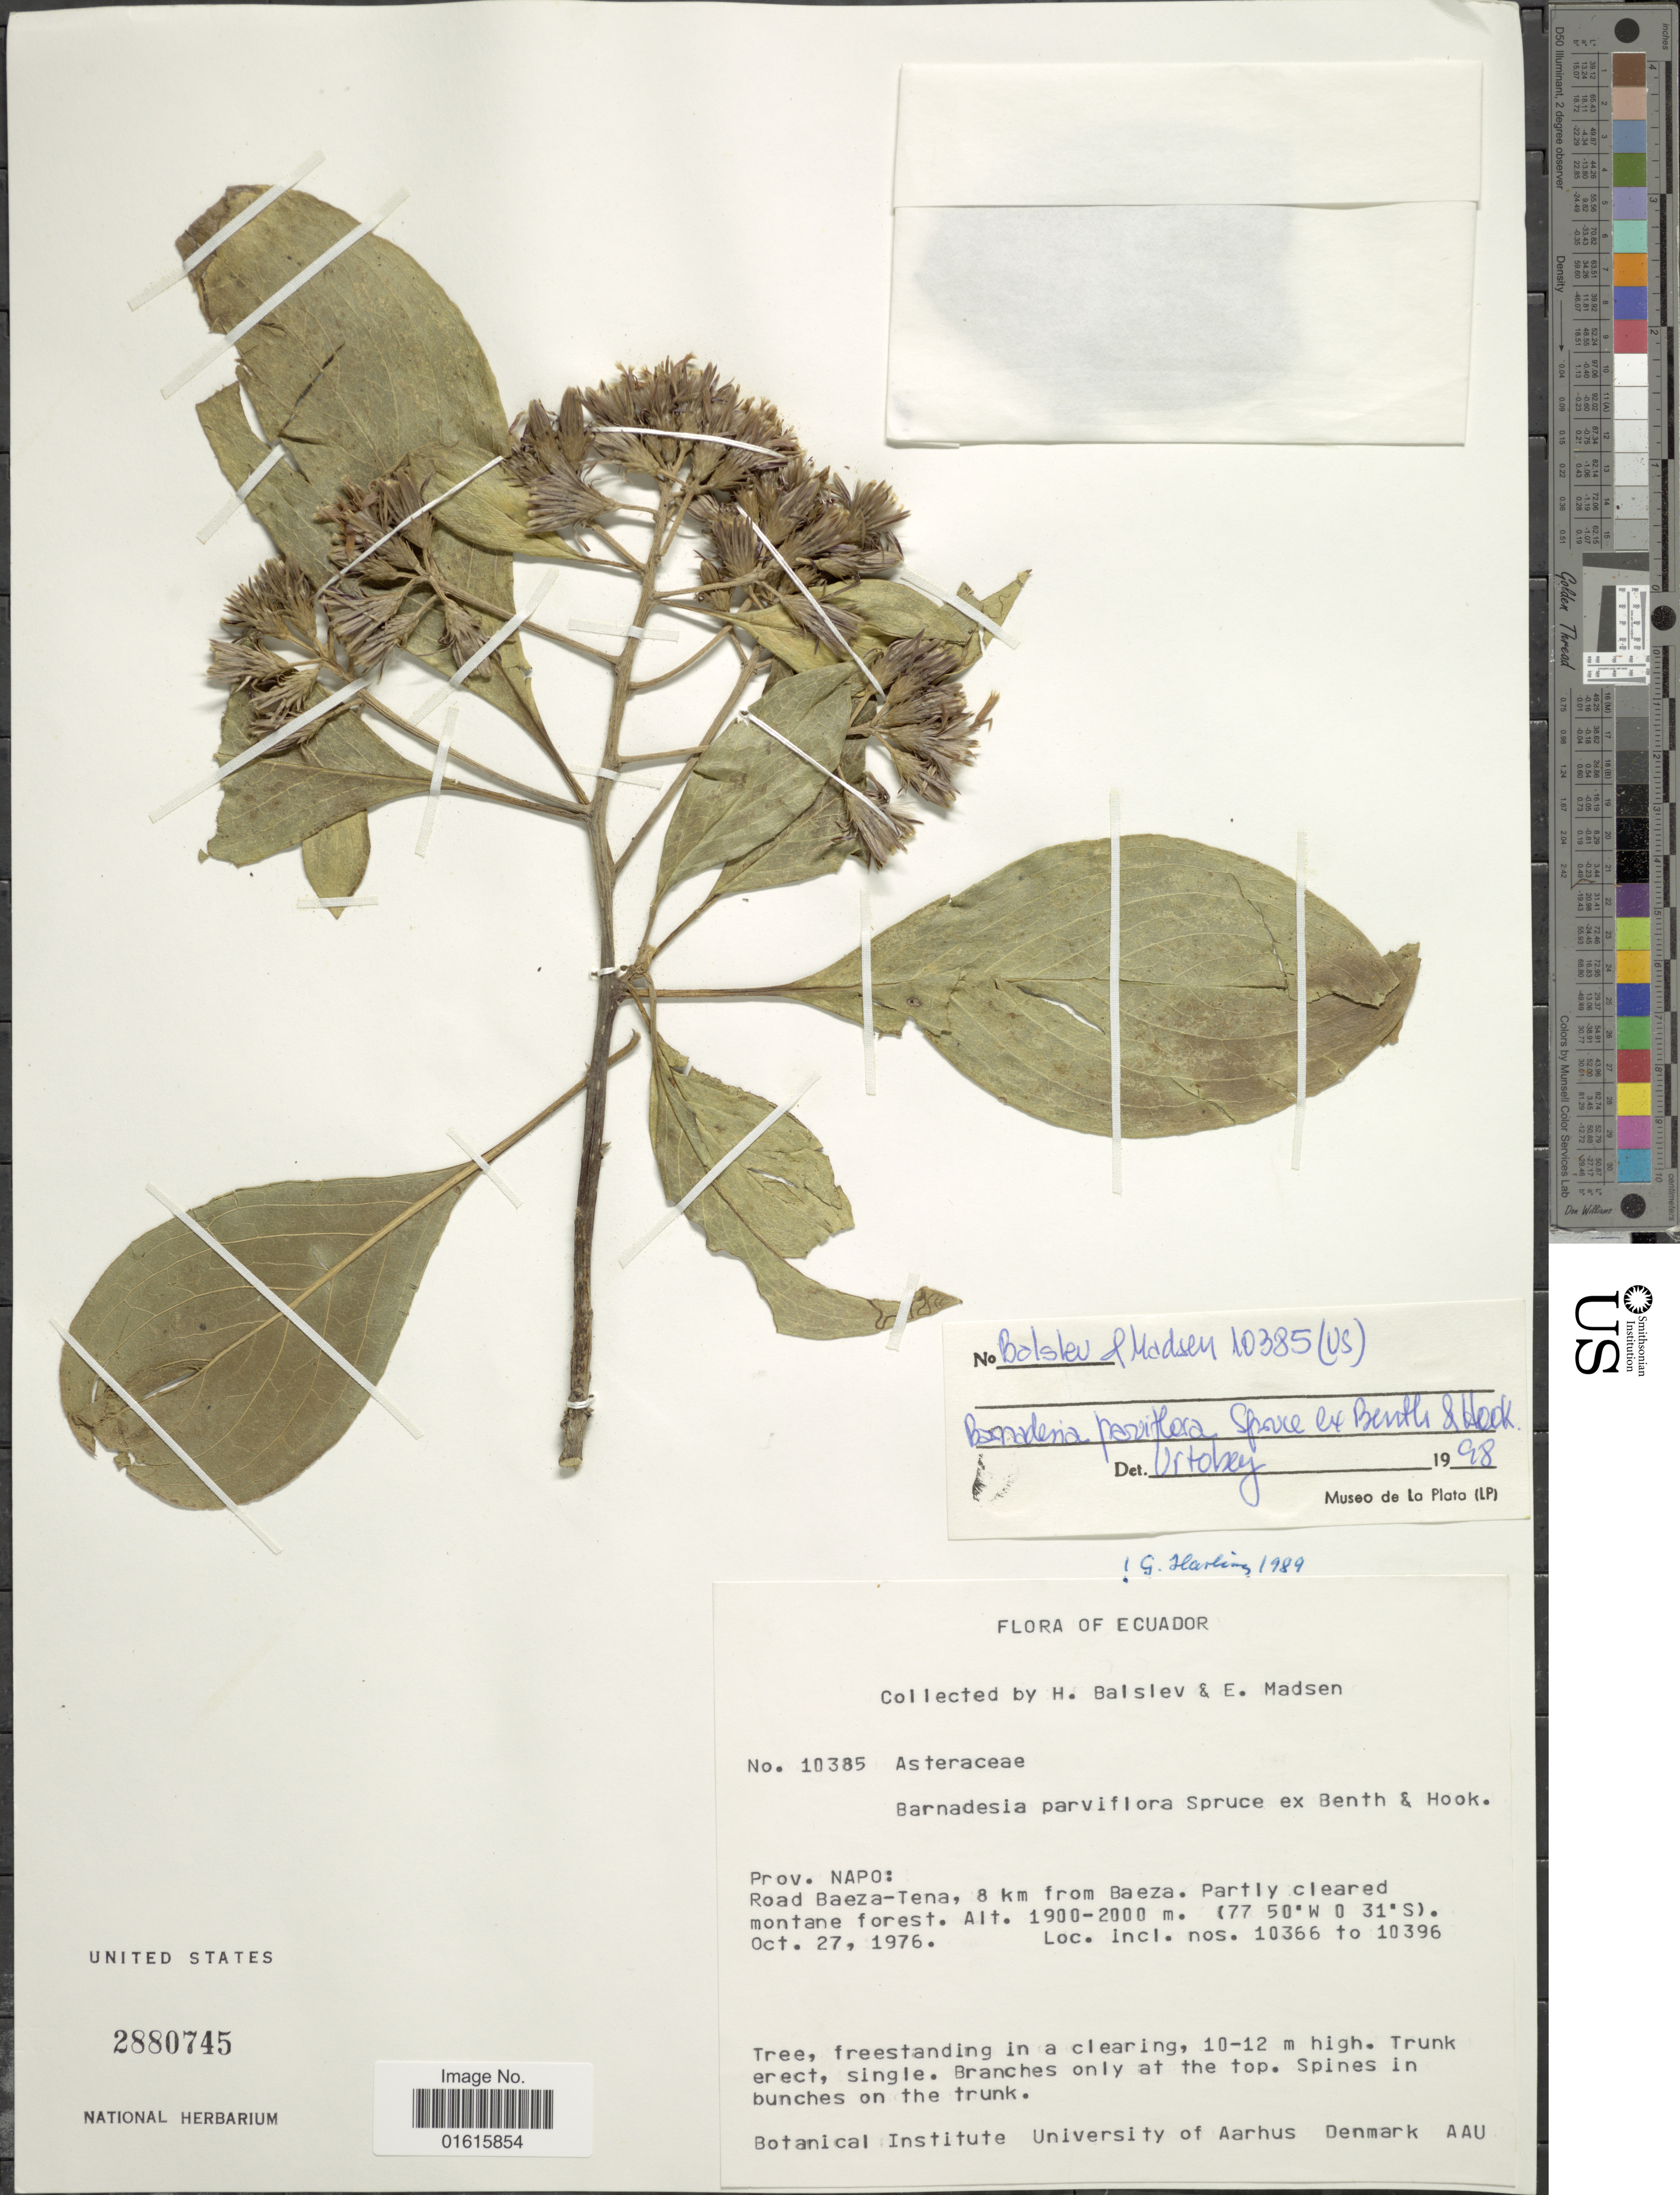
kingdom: Plantae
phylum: Tracheophyta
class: Magnoliopsida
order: Asterales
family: Asteraceae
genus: Barnadesia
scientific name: Barnadesia parviflora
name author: Spruce ex Benth. & Hook. f.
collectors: H. Balslev & E. Madsen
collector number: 10385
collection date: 1976-10-27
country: Ecuador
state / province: Napo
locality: Road Baeza-Tena, 8 km from Baeza. Partly cleared montane forest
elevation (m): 1900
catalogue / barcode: US 2880745